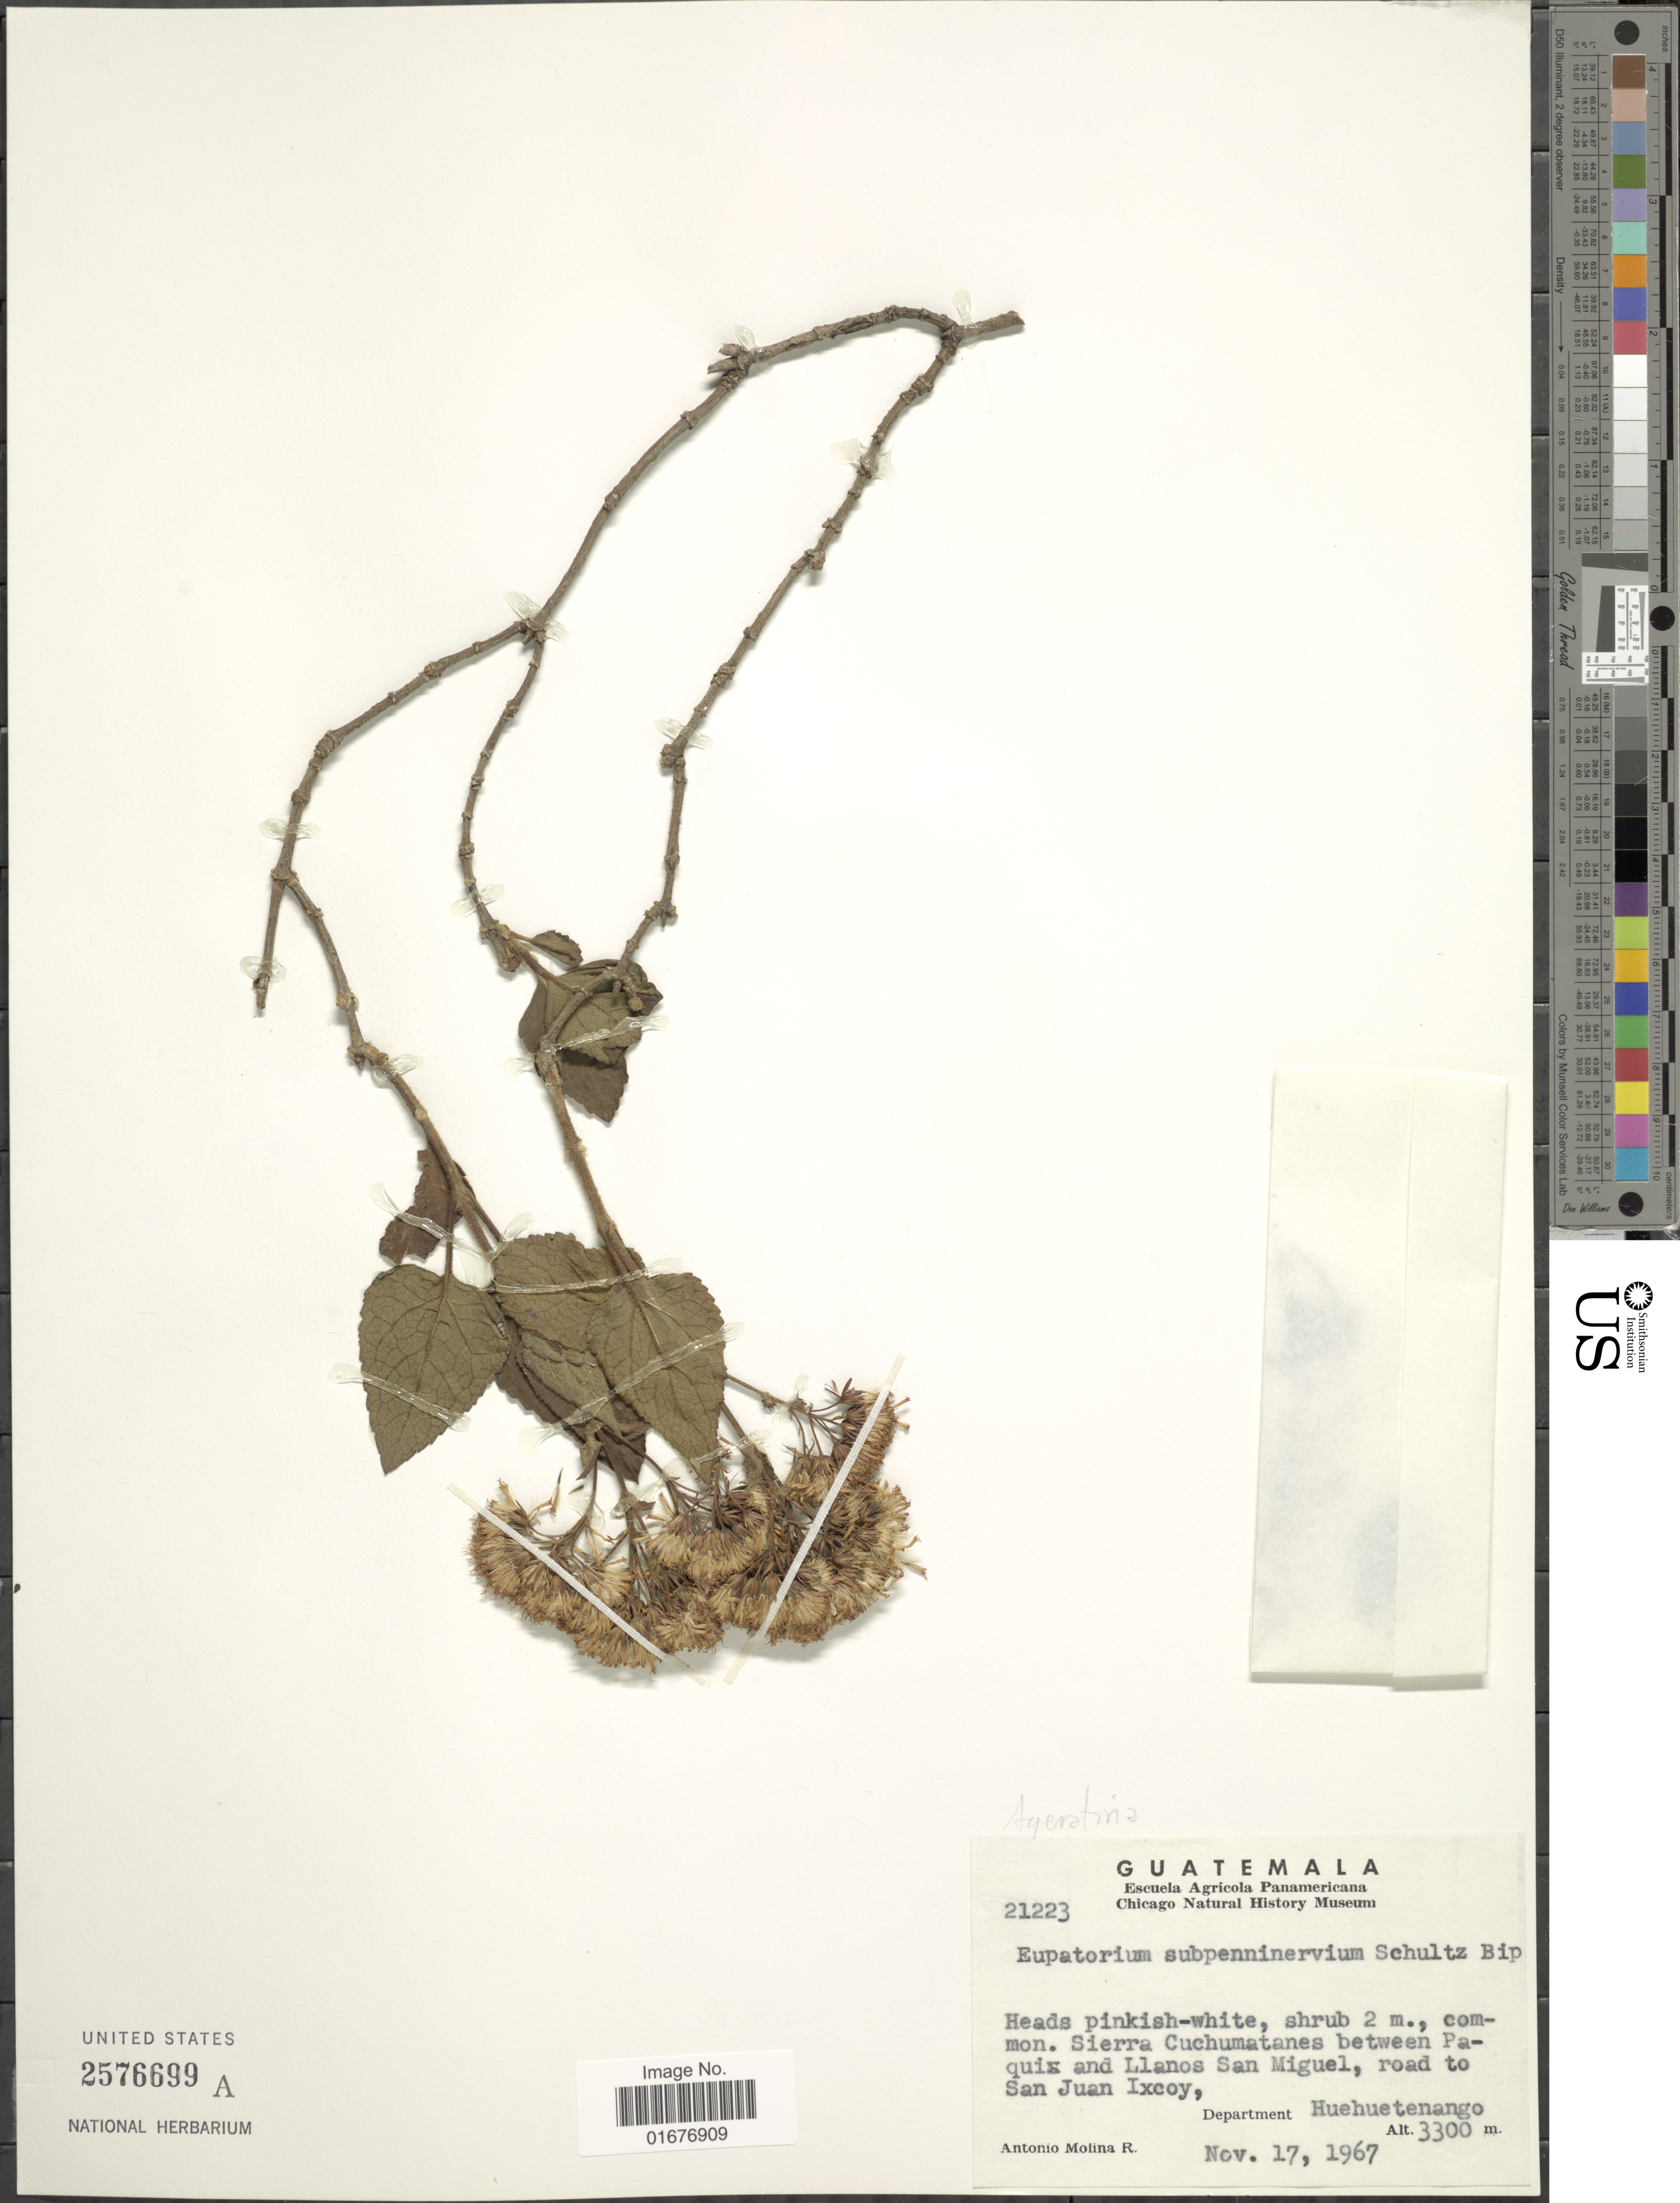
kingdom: Plantae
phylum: Tracheophyta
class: Magnoliopsida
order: Asterales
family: Asteraceae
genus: Ageratina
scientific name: Ageratina subpenninervia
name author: (Sch. Bip. ex Klatt) R.M. King & H. Rob.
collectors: A. Molina R.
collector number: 21223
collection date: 1967-11-17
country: Guatemala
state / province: Huehuetenango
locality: Sierra Cuchumatanes between Paquix and Llanos San Miguel, road to San Juan Ixcoy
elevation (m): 3300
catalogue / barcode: US 2576699A